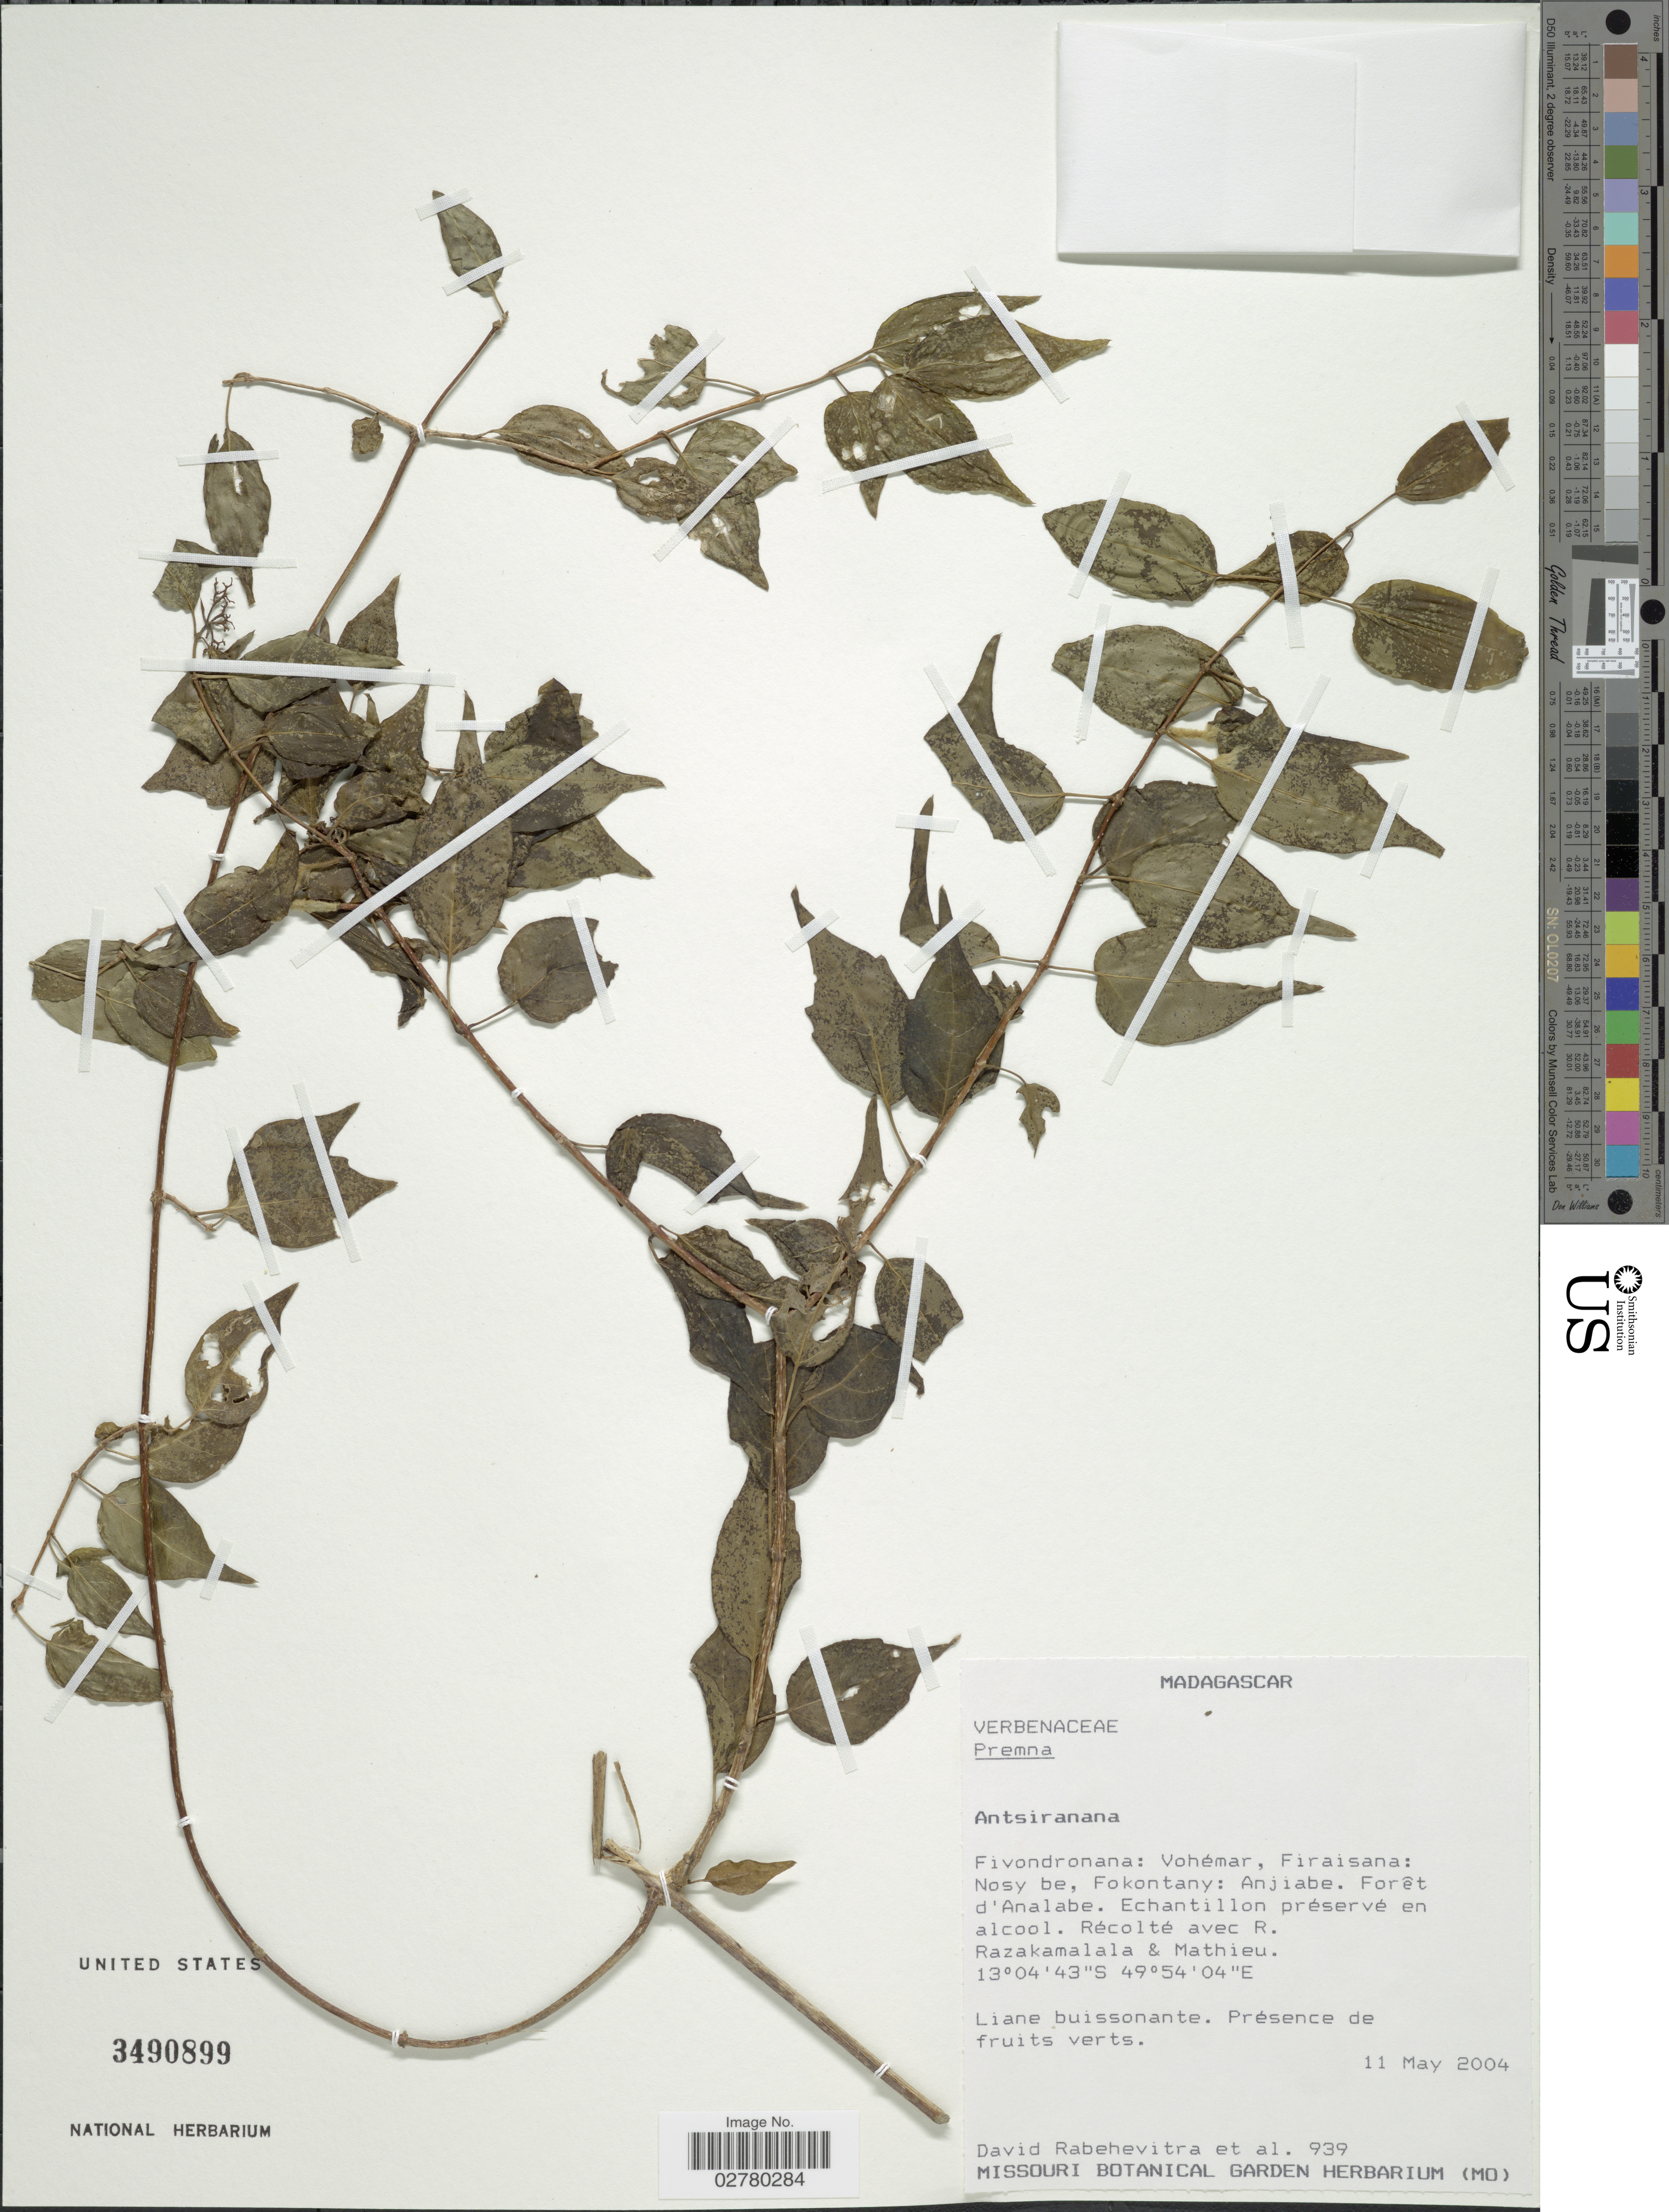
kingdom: Plantae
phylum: Tracheophyta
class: Magnoliopsida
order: Lamiales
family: Lamiaceae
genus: Premna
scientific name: Premna sp.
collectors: D. Rabehevitra, R. Razakamalala & Mathieu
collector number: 939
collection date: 2004-05-11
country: Madagascar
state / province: Sava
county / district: Vohémar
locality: Fivondronana: Vohémar, Firaisana: Nosy be, Fonkontany: Anjiabe. Forêt d'Analabe. [INTERPRETTED: Nosibe]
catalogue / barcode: US 3490899